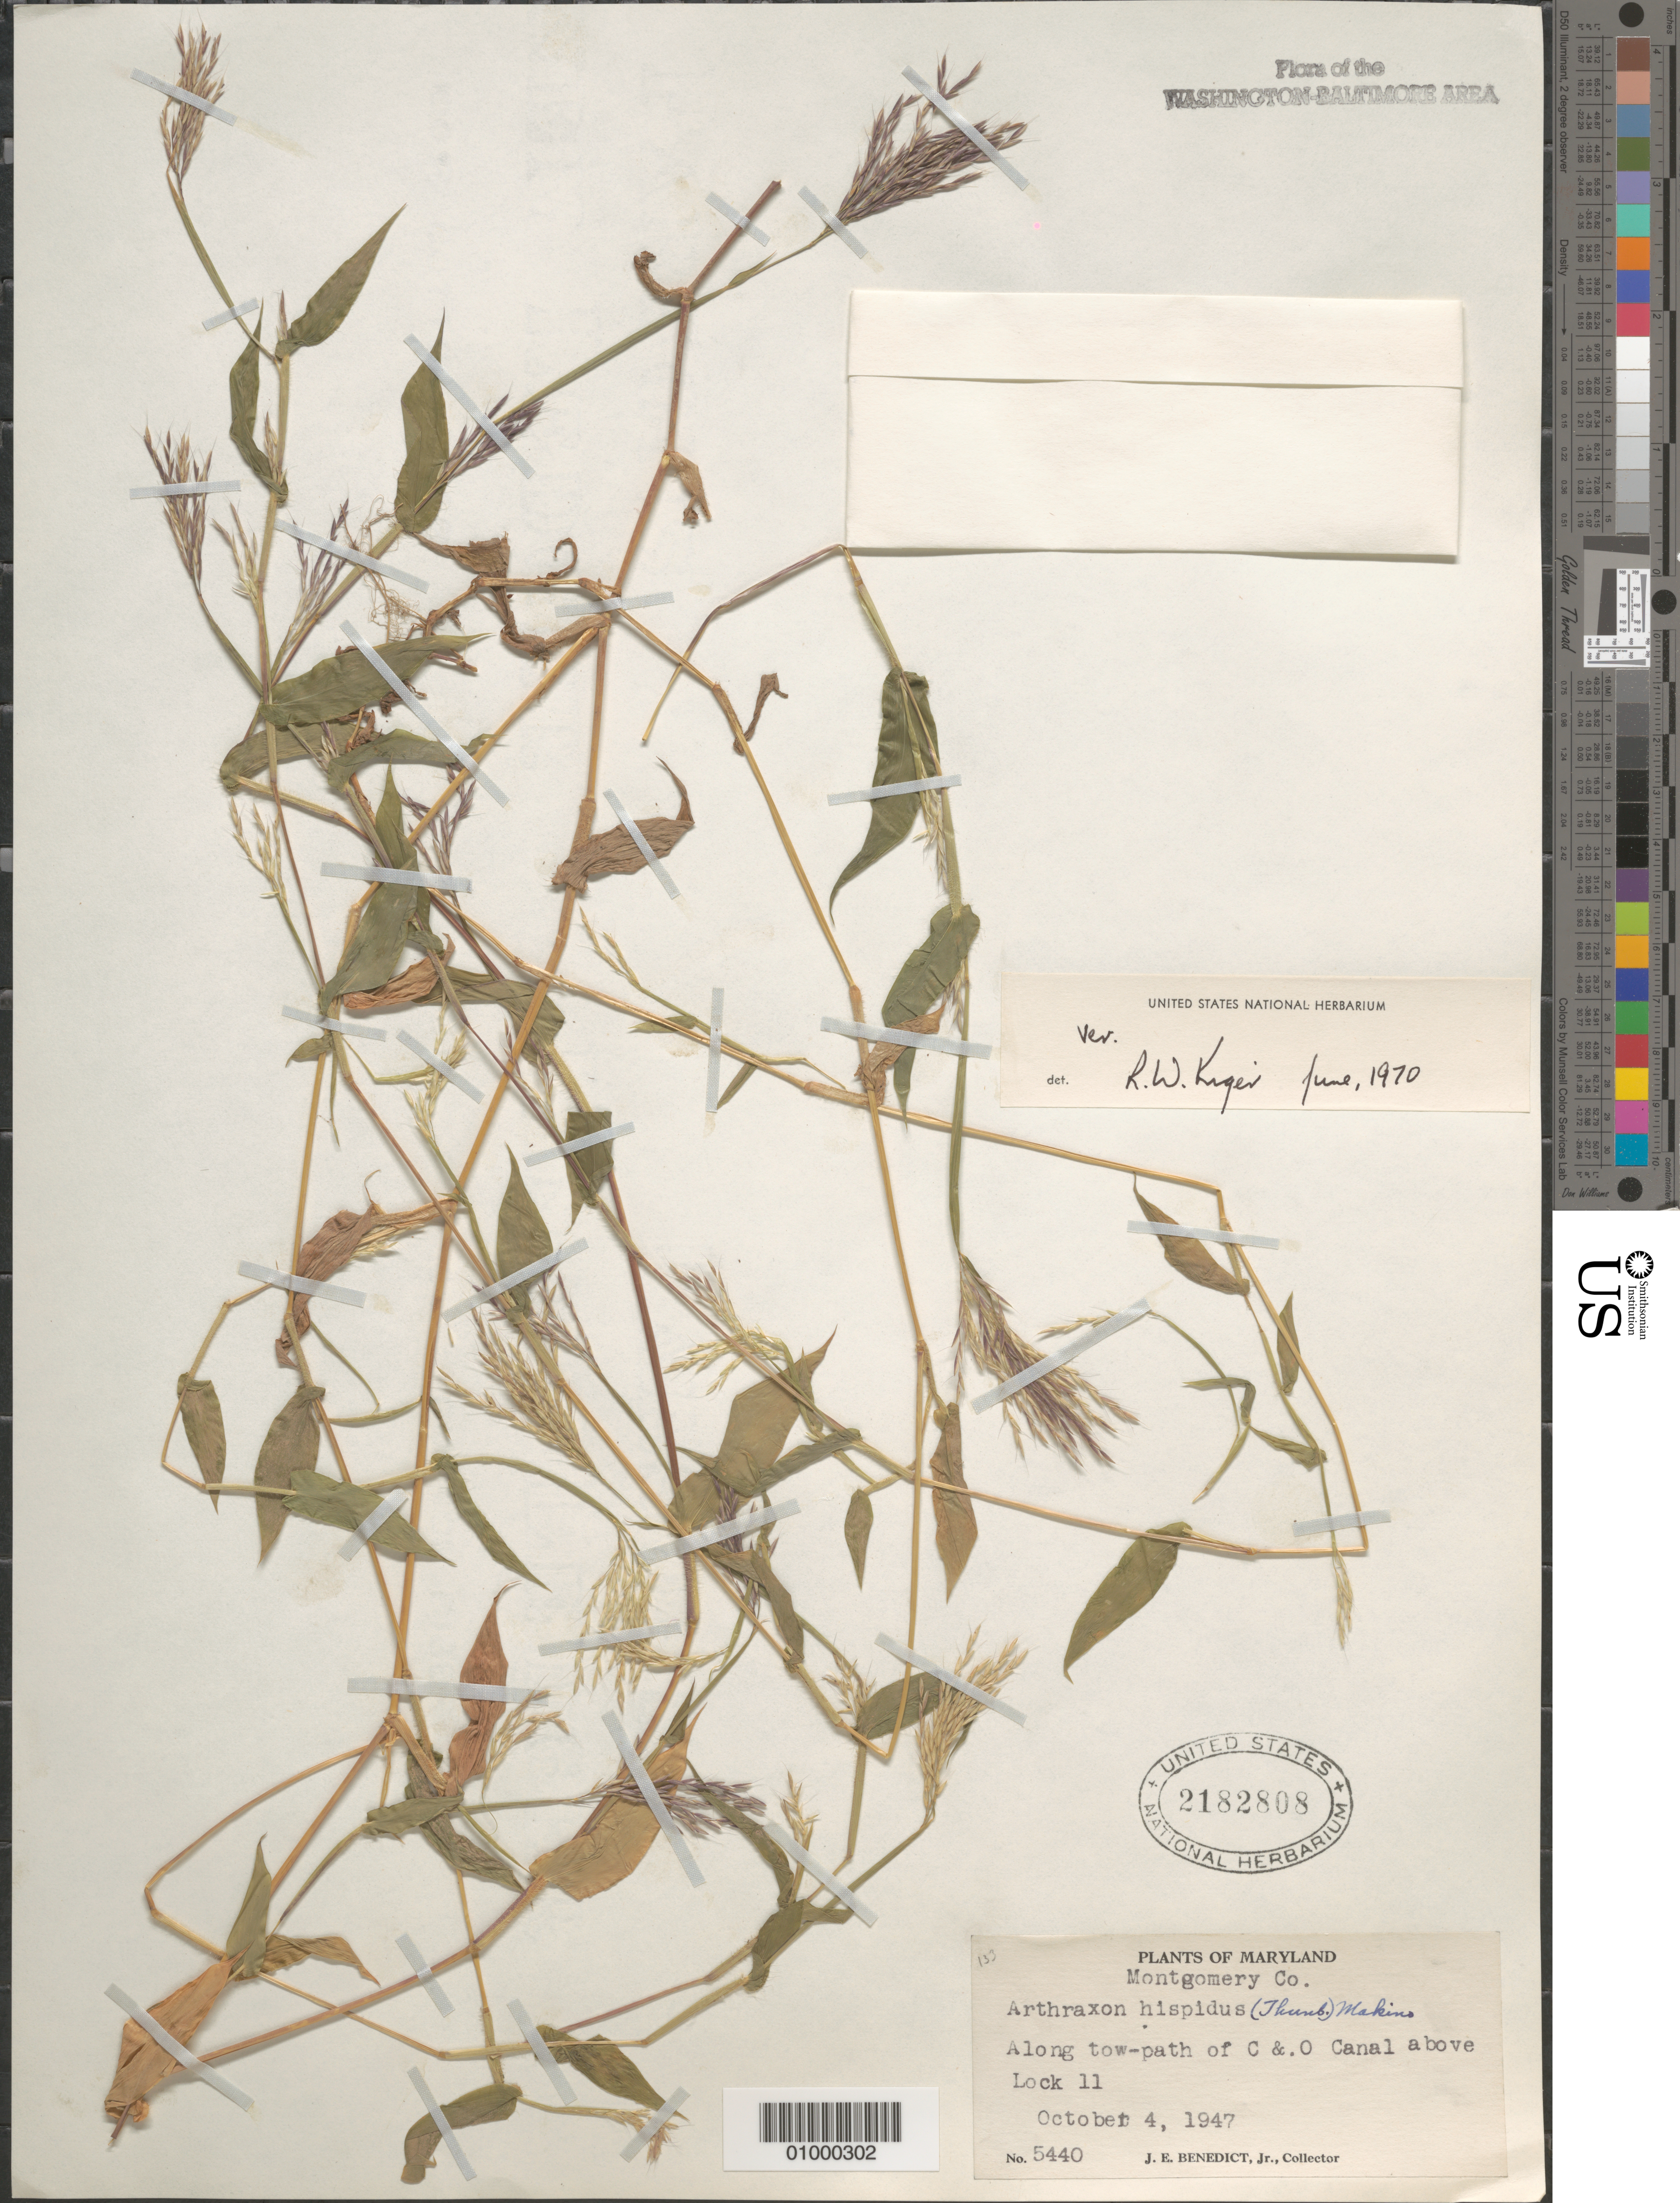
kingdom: Plantae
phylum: Tracheophyta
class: Liliopsida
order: Poales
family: Poaceae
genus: Arthraxon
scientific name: Arthraxon hispidus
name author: (Thunb.) Makino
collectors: J. E. Benedict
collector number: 5440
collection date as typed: October 4, 1947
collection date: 1947-10-04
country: United States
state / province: Maryland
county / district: Montgomery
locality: C&O Canal above Lock 11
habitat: along towpath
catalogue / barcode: US 2182808